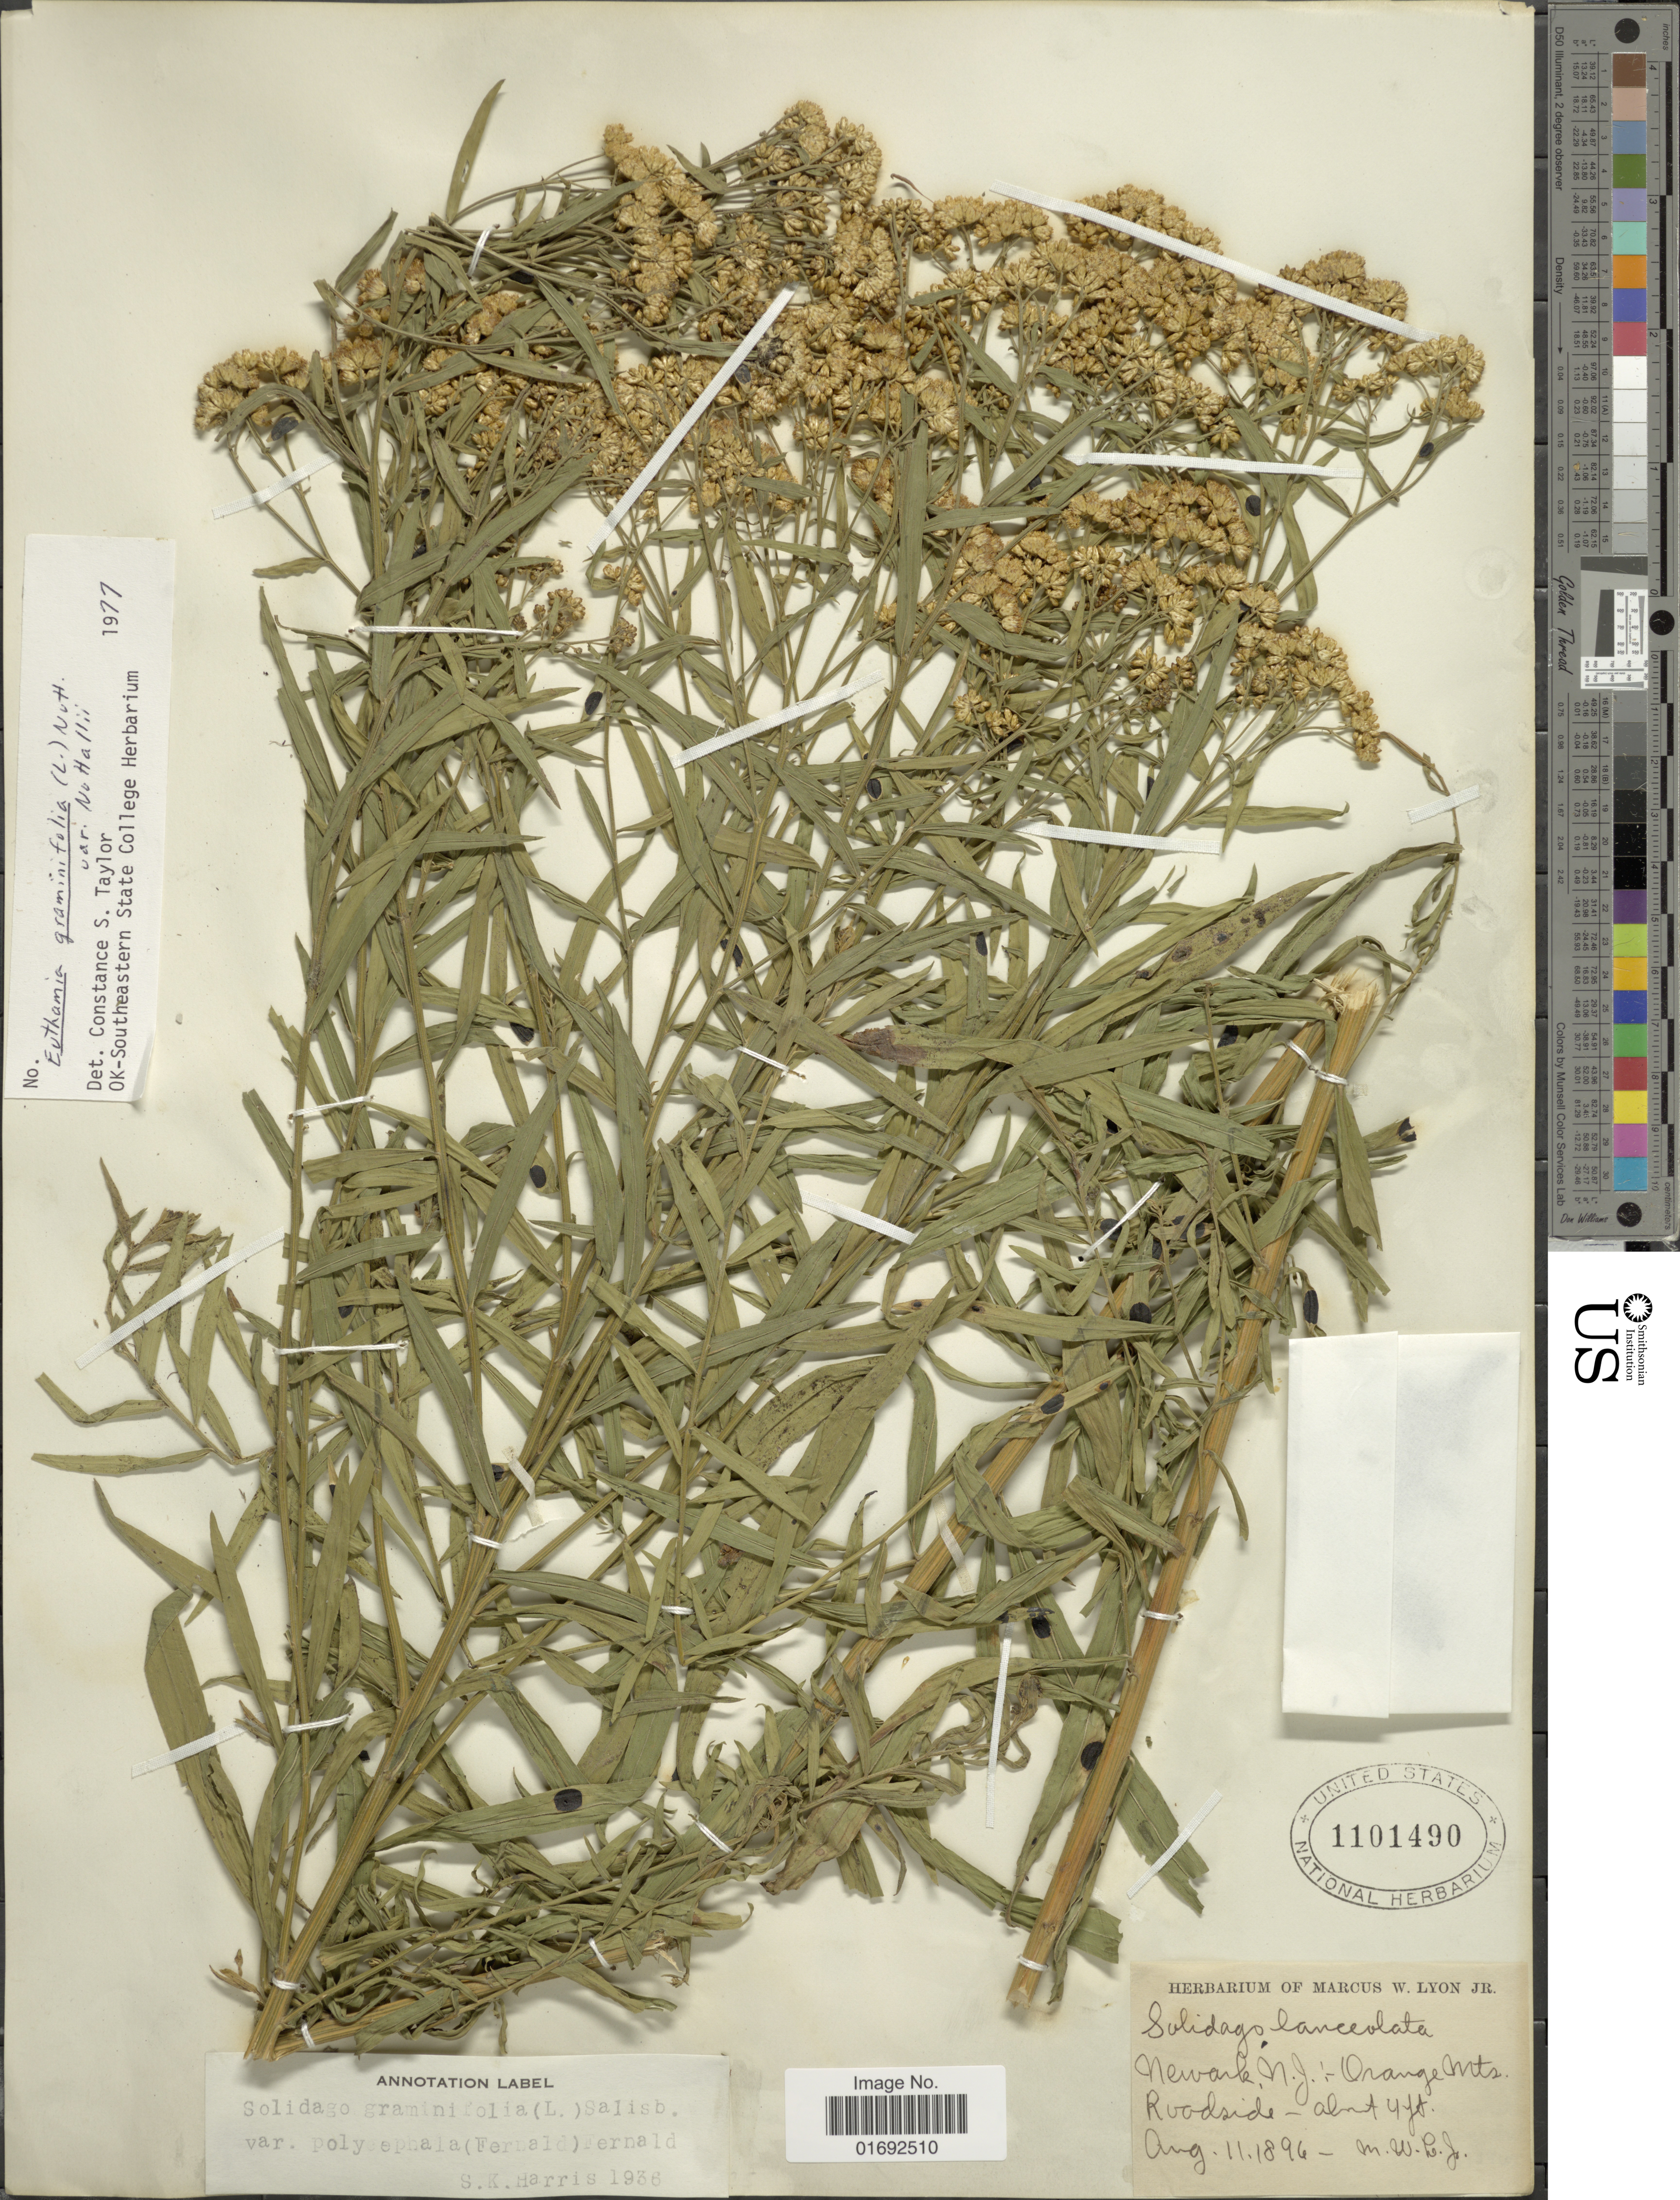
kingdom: Plantae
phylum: Tracheophyta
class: Magnoliopsida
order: Asterales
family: Asteraceae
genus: Euthamia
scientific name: Euthamia graminifolia var. nuttalii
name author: (S.W. Greene) W. Stone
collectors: M. Lyon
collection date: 1896-08-11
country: United States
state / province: New Jersey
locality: Newark, N. J., Orange Mts.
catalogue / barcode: US 1101490